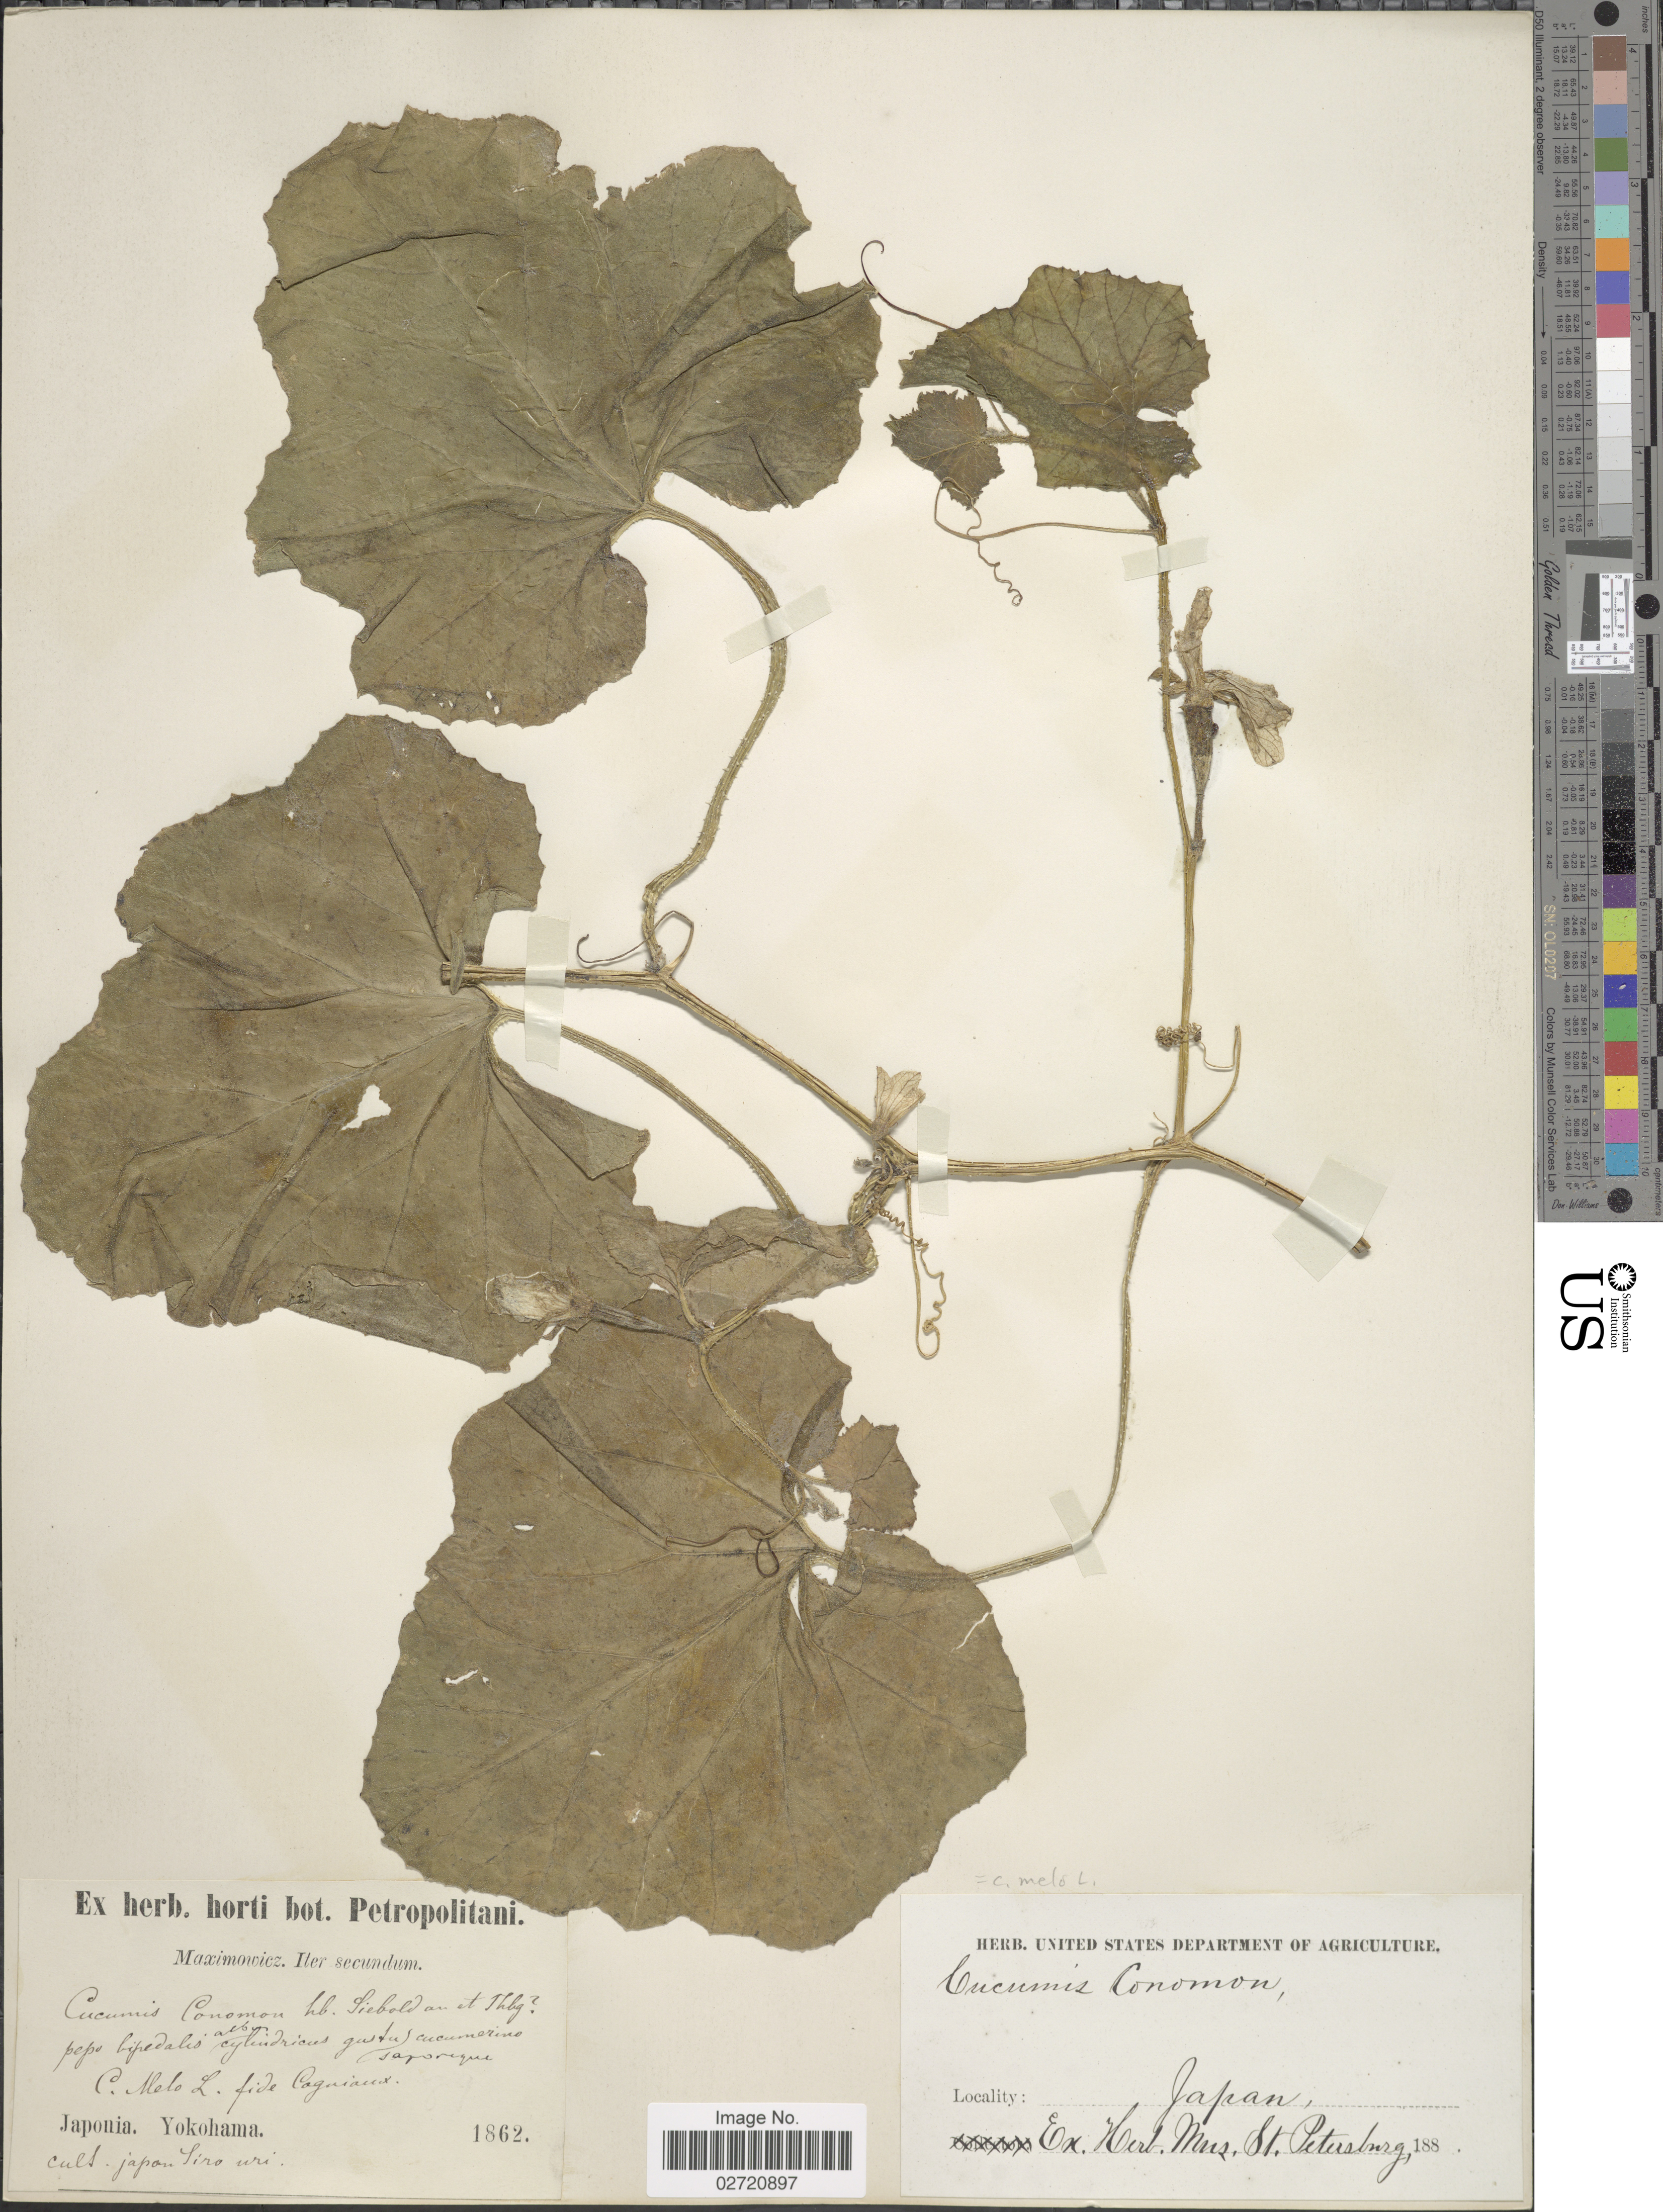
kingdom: Plantae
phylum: Tracheophyta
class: Magnoliopsida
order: Cucurbitales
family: Cucurbitaceae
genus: Cucumis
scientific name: Cucumis melo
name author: L.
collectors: Maximowicz, --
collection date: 1862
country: Japan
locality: Iter secundum, Yokohama. Japon Siro uri